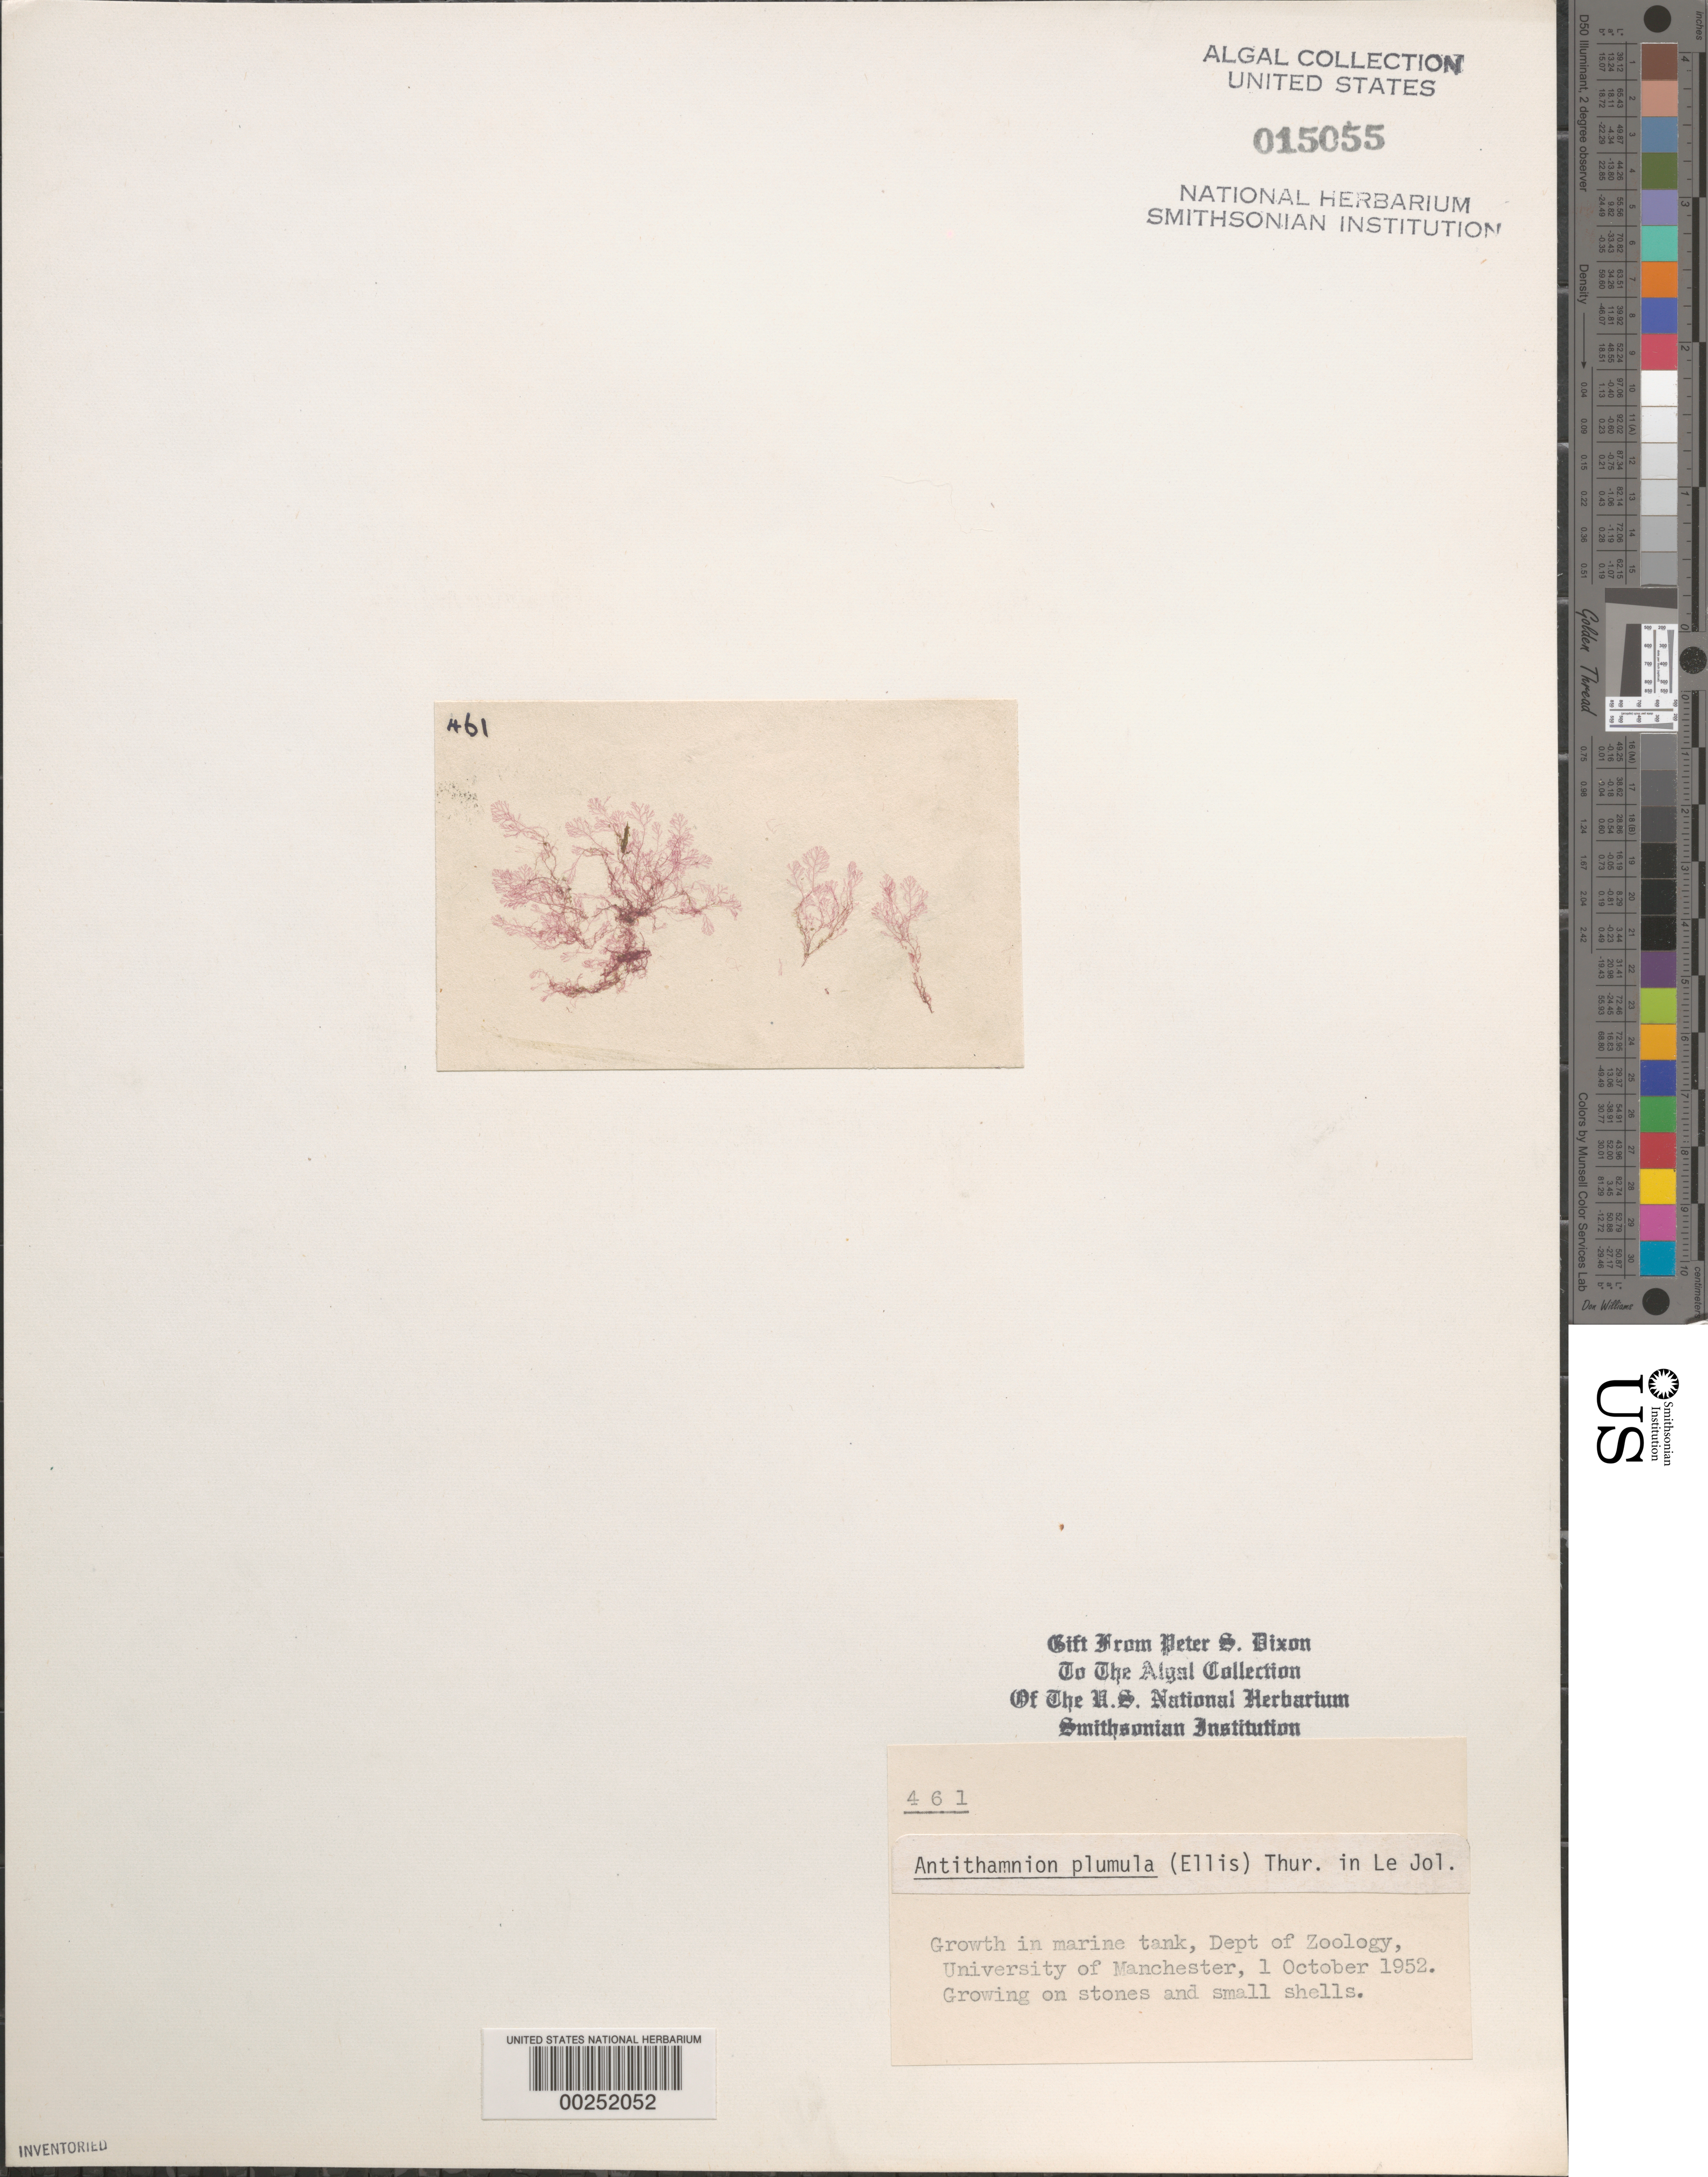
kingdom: Plantae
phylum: Rhodophyta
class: Florideophyceae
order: Ceramiales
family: Ceramiaceae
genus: Pterothamnion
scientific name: Pterothamnion plumula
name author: (J. Ellis) Näg.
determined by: Algae name updating Project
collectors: P. S. Dixon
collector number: PSD 461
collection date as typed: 01 Oct 1952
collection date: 1952-10-01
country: United Kingdom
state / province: England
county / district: Lancashire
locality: Department of Zoology, University of Manchester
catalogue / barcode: US 15055